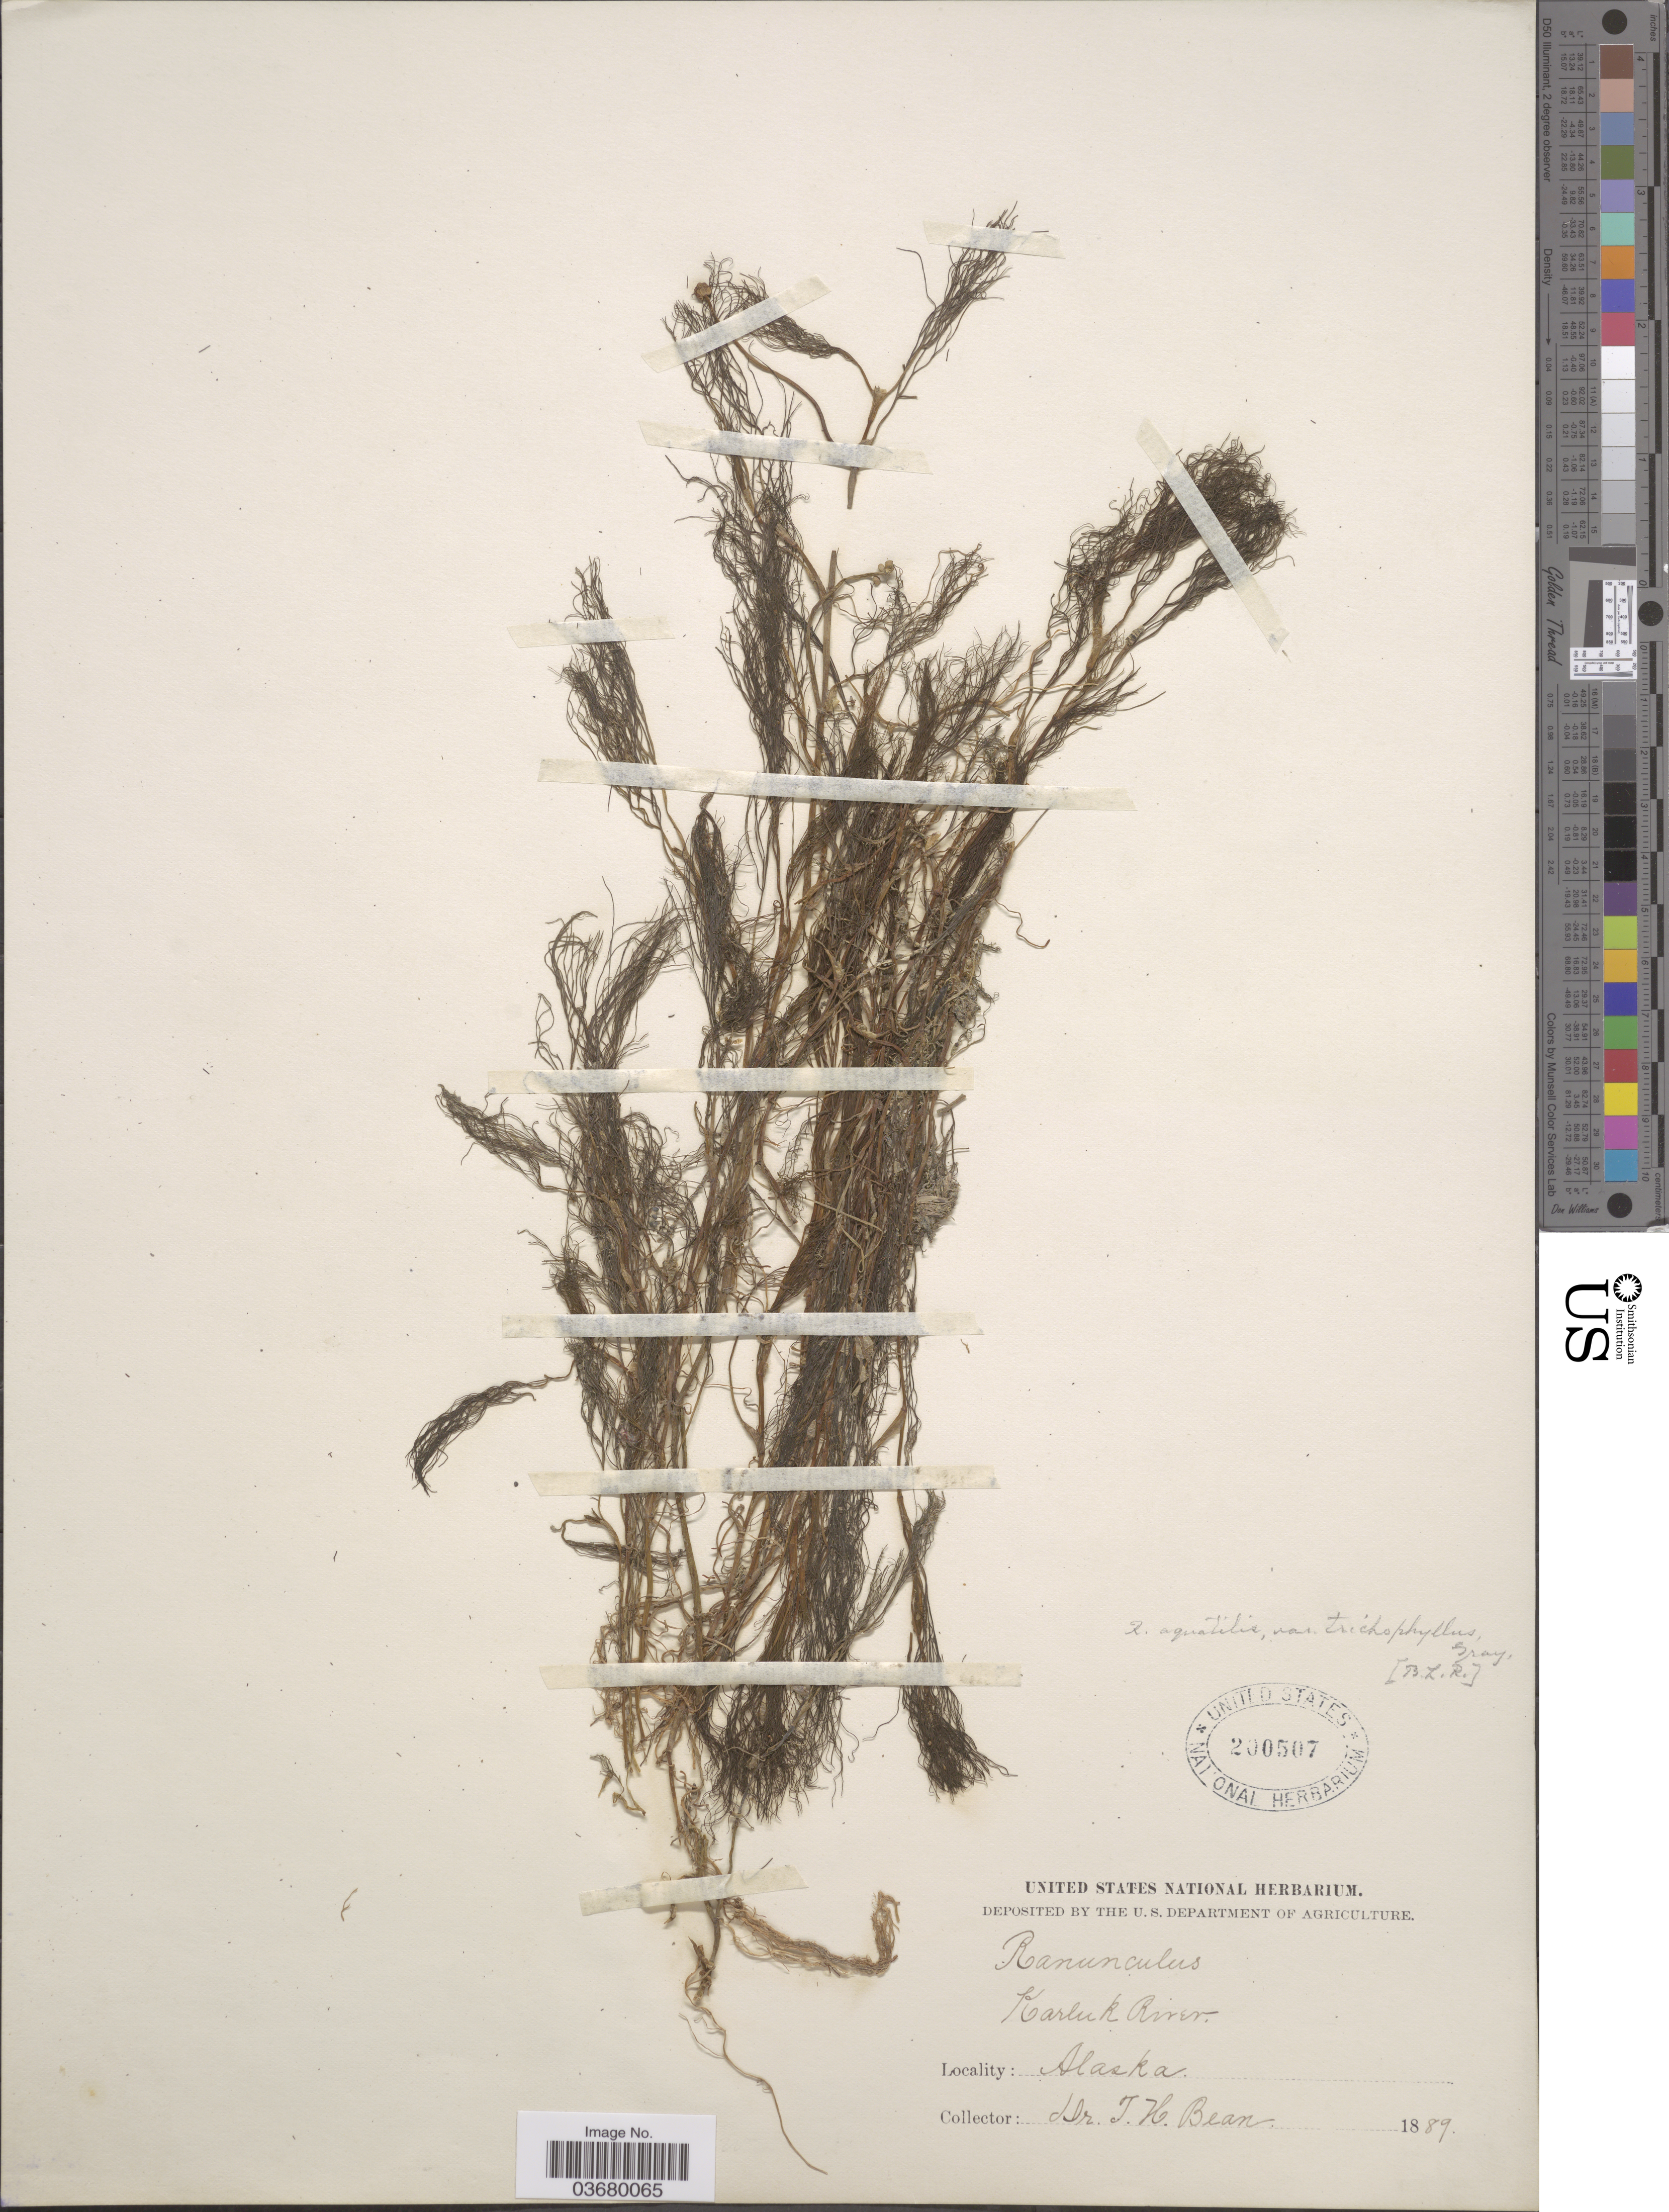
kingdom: Plantae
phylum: Tracheophyta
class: Magnoliopsida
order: Ranunculales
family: Ranunculaceae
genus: Ranunculus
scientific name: Ranunculus trichophyllus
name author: Chaix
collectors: T. Bean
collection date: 1889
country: United States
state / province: Alaska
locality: Karluk River.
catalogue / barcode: US 200507